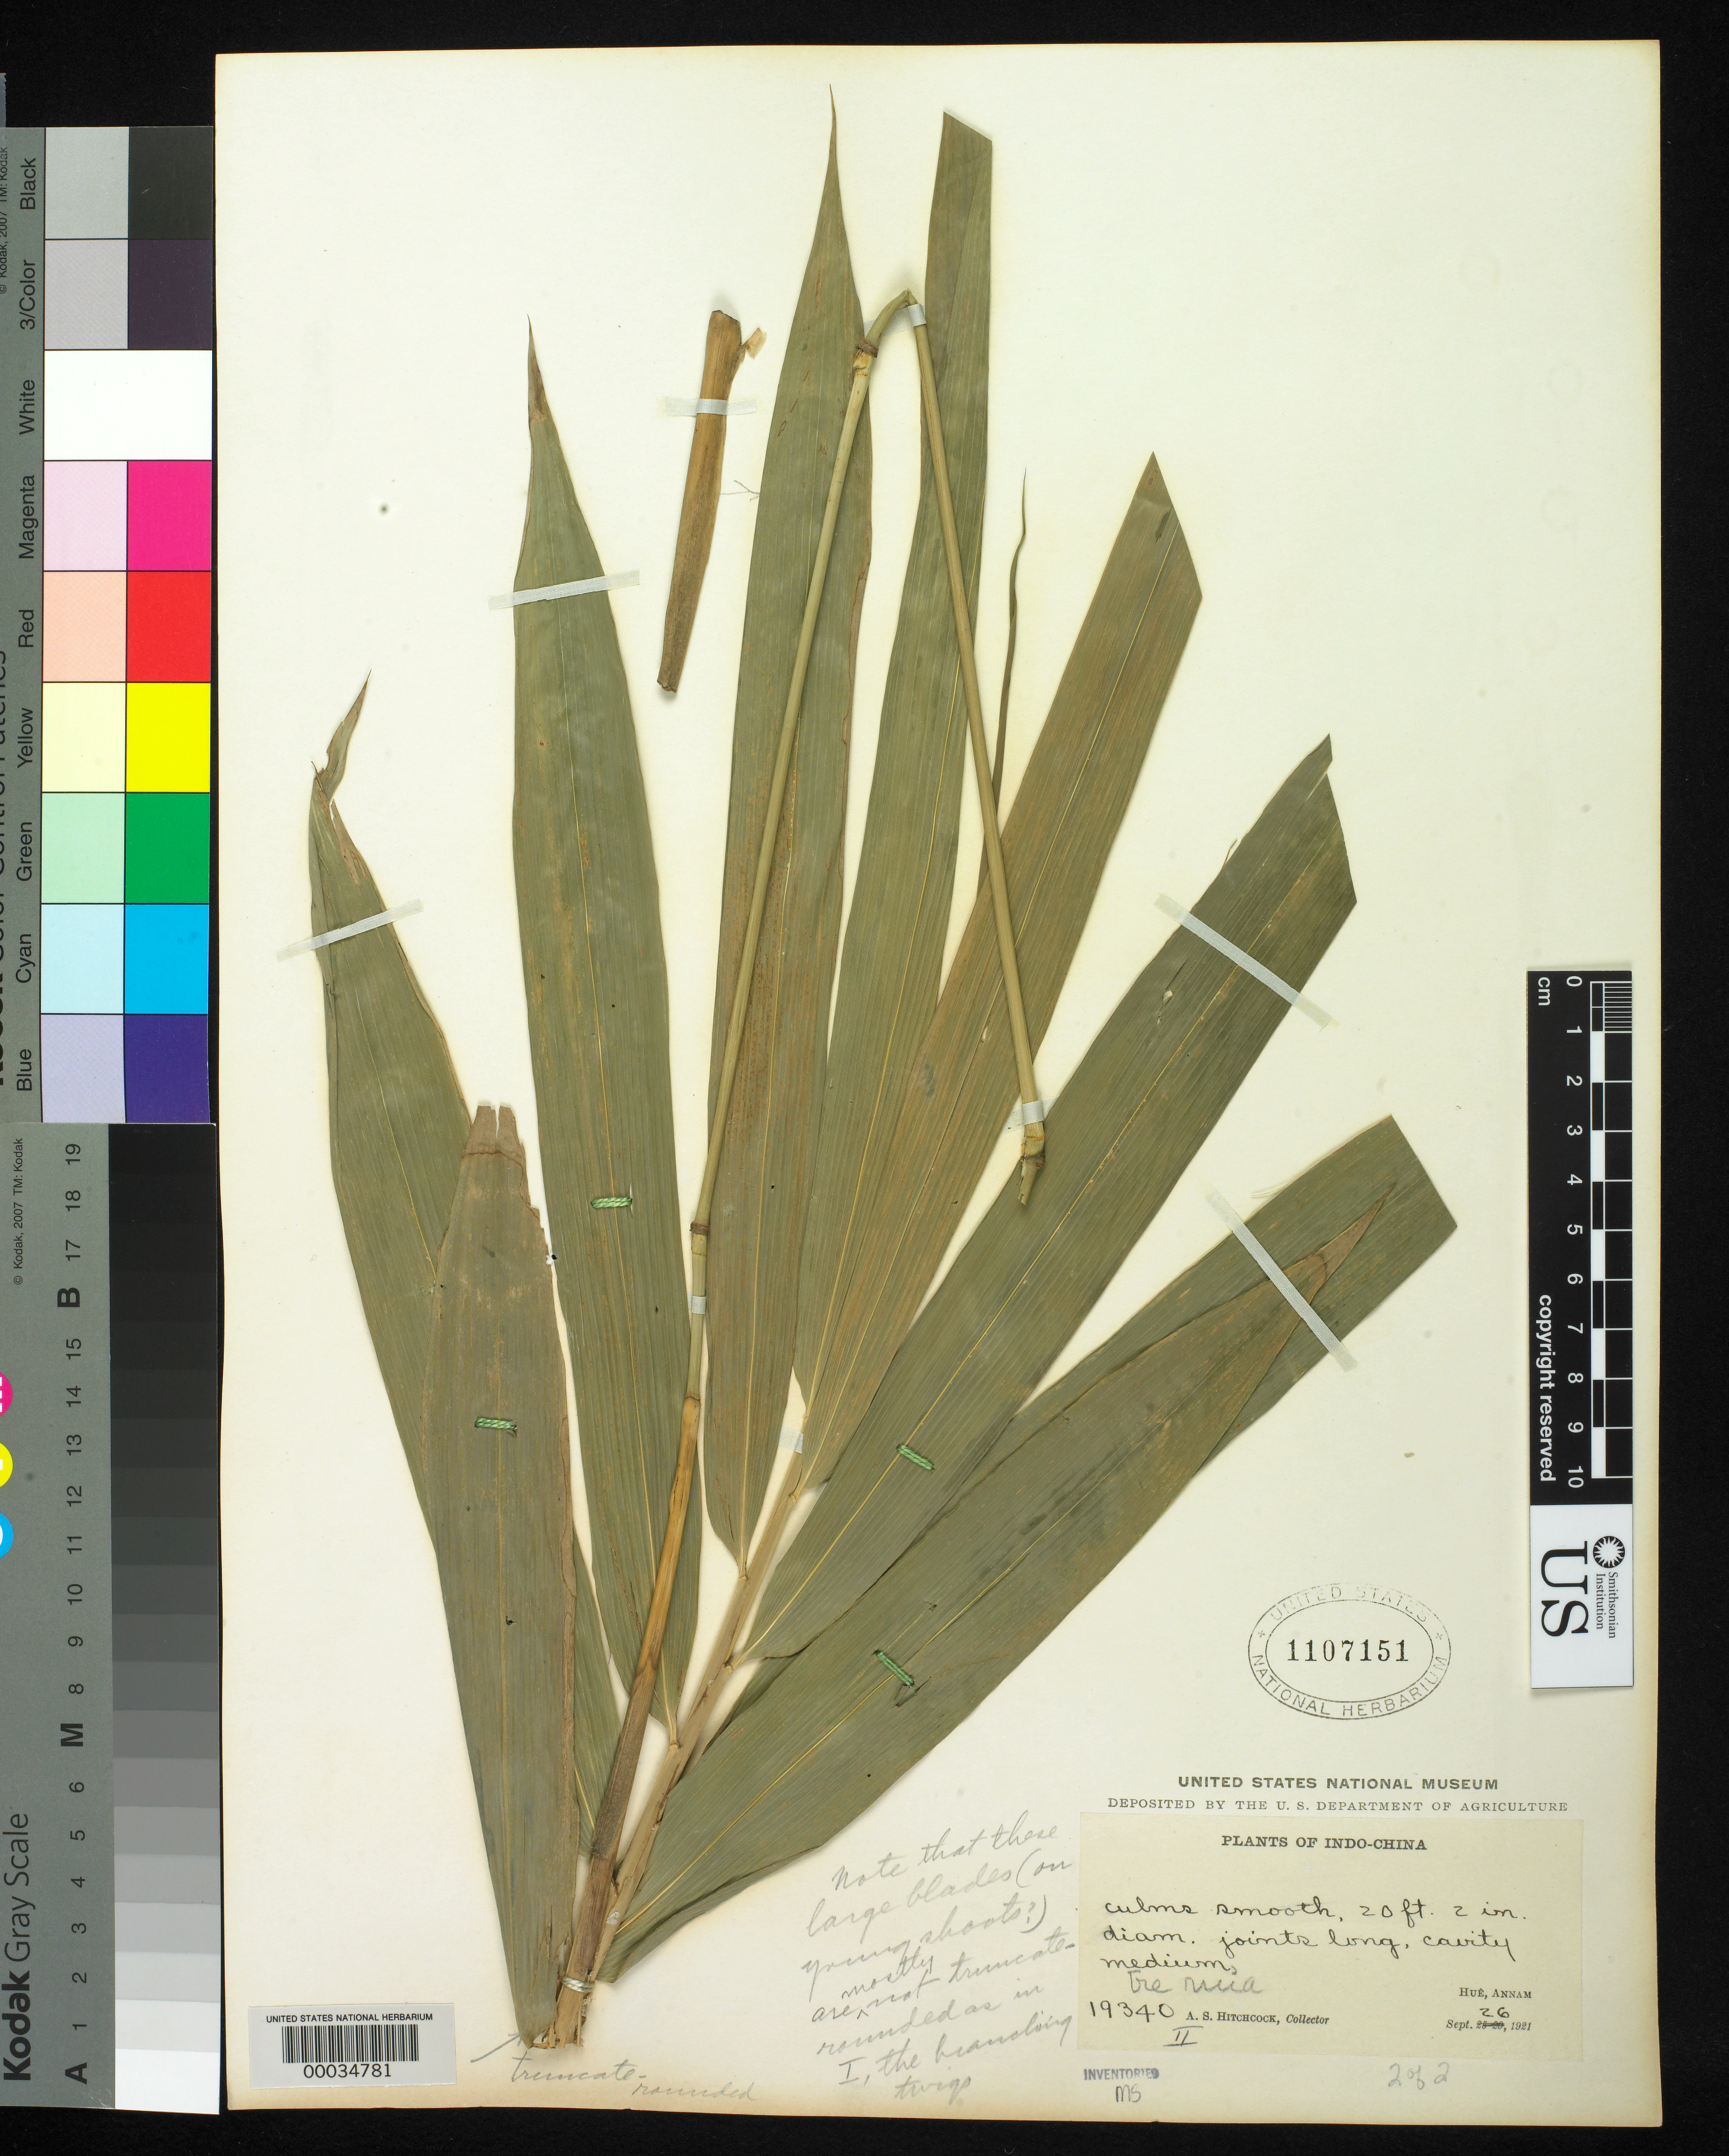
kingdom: Plantae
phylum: Tracheophyta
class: Liliopsida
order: Poales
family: Poaceae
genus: Bambusa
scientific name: Bambusa spinosa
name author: Roxb.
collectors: A. S. Hitchcock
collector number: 19340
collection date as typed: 26 Sep 1921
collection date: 1921-09-26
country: Vietnam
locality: Hue, annam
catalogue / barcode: US 1107151